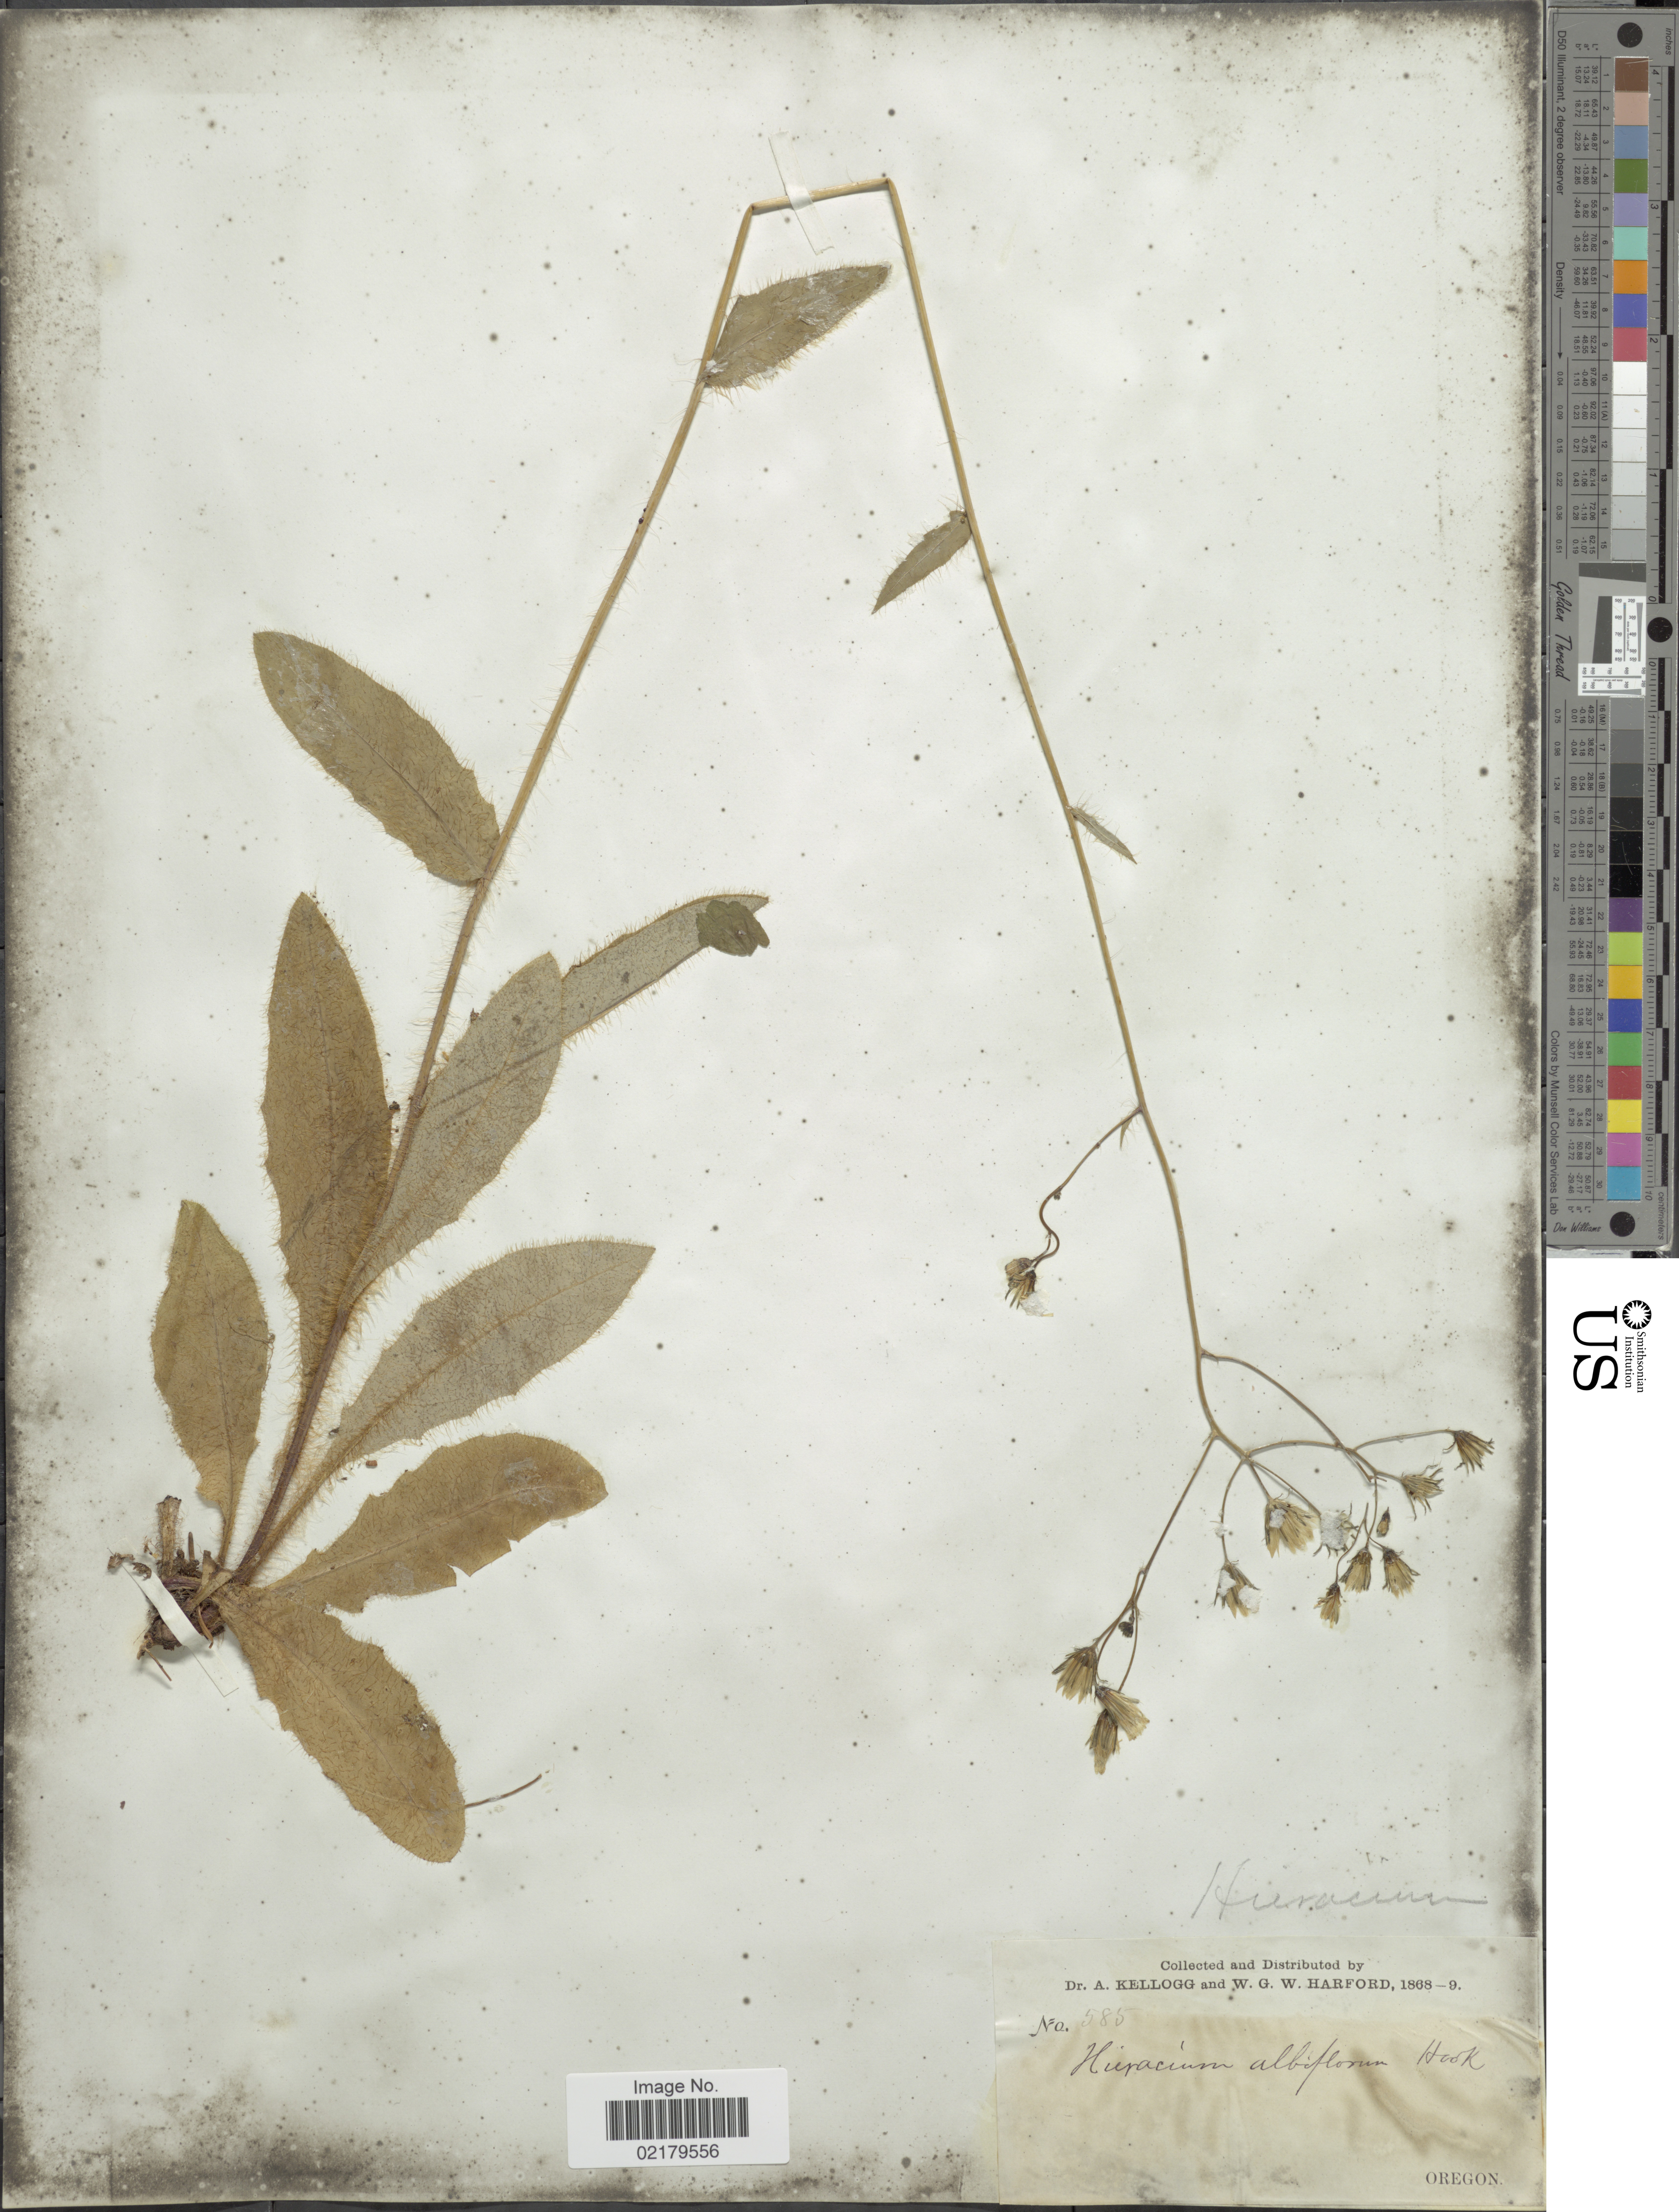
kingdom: Plantae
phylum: Tracheophyta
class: Magnoliopsida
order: Asterales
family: Asteraceae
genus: Hieracium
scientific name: Hieracium albiflorum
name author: Hook.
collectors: A. Kellogg & W. G. W. Harford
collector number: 585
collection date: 1868/1869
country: United States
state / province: Oregon